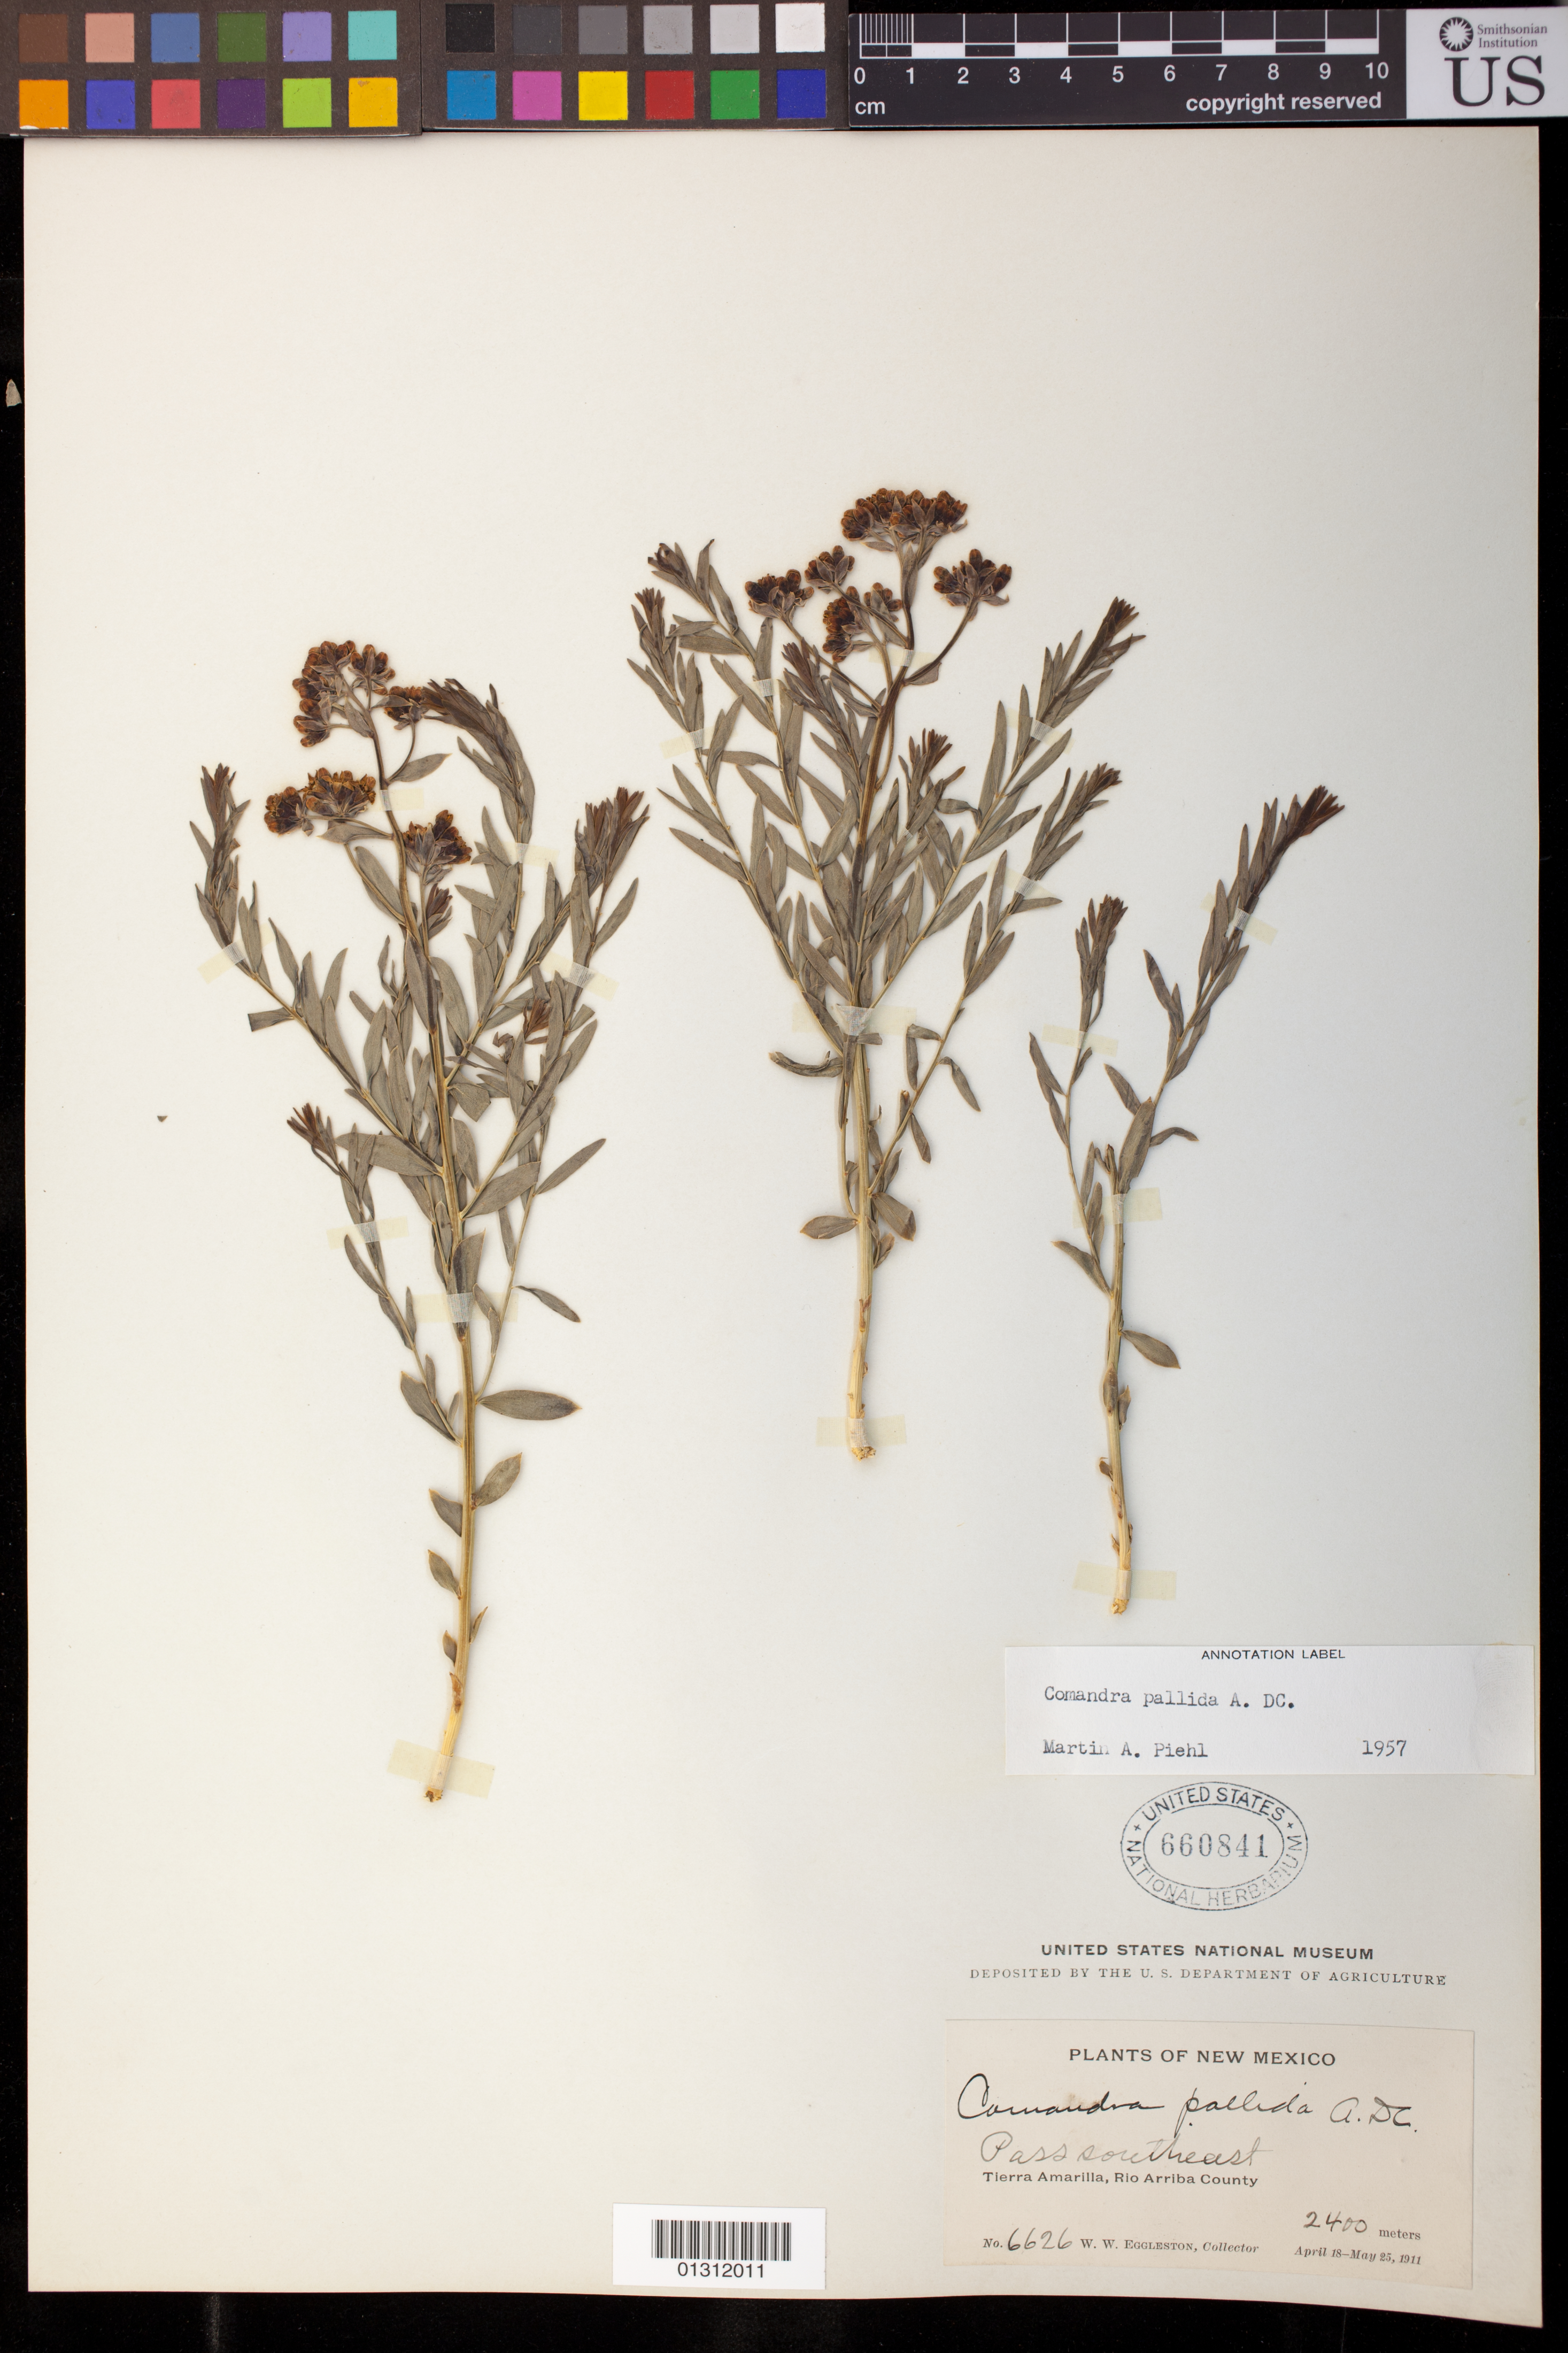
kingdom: Plantae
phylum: Tracheophyta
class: Magnoliopsida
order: Santalales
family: Comandraceae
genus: Comandra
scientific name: Comandra pallida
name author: A. DC.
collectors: W. W. Eggleston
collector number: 6626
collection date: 1911-04-18/1911-05-25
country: United States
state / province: New Mexico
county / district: Rio Arriba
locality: Pass southeast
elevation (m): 2400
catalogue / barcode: US 660841